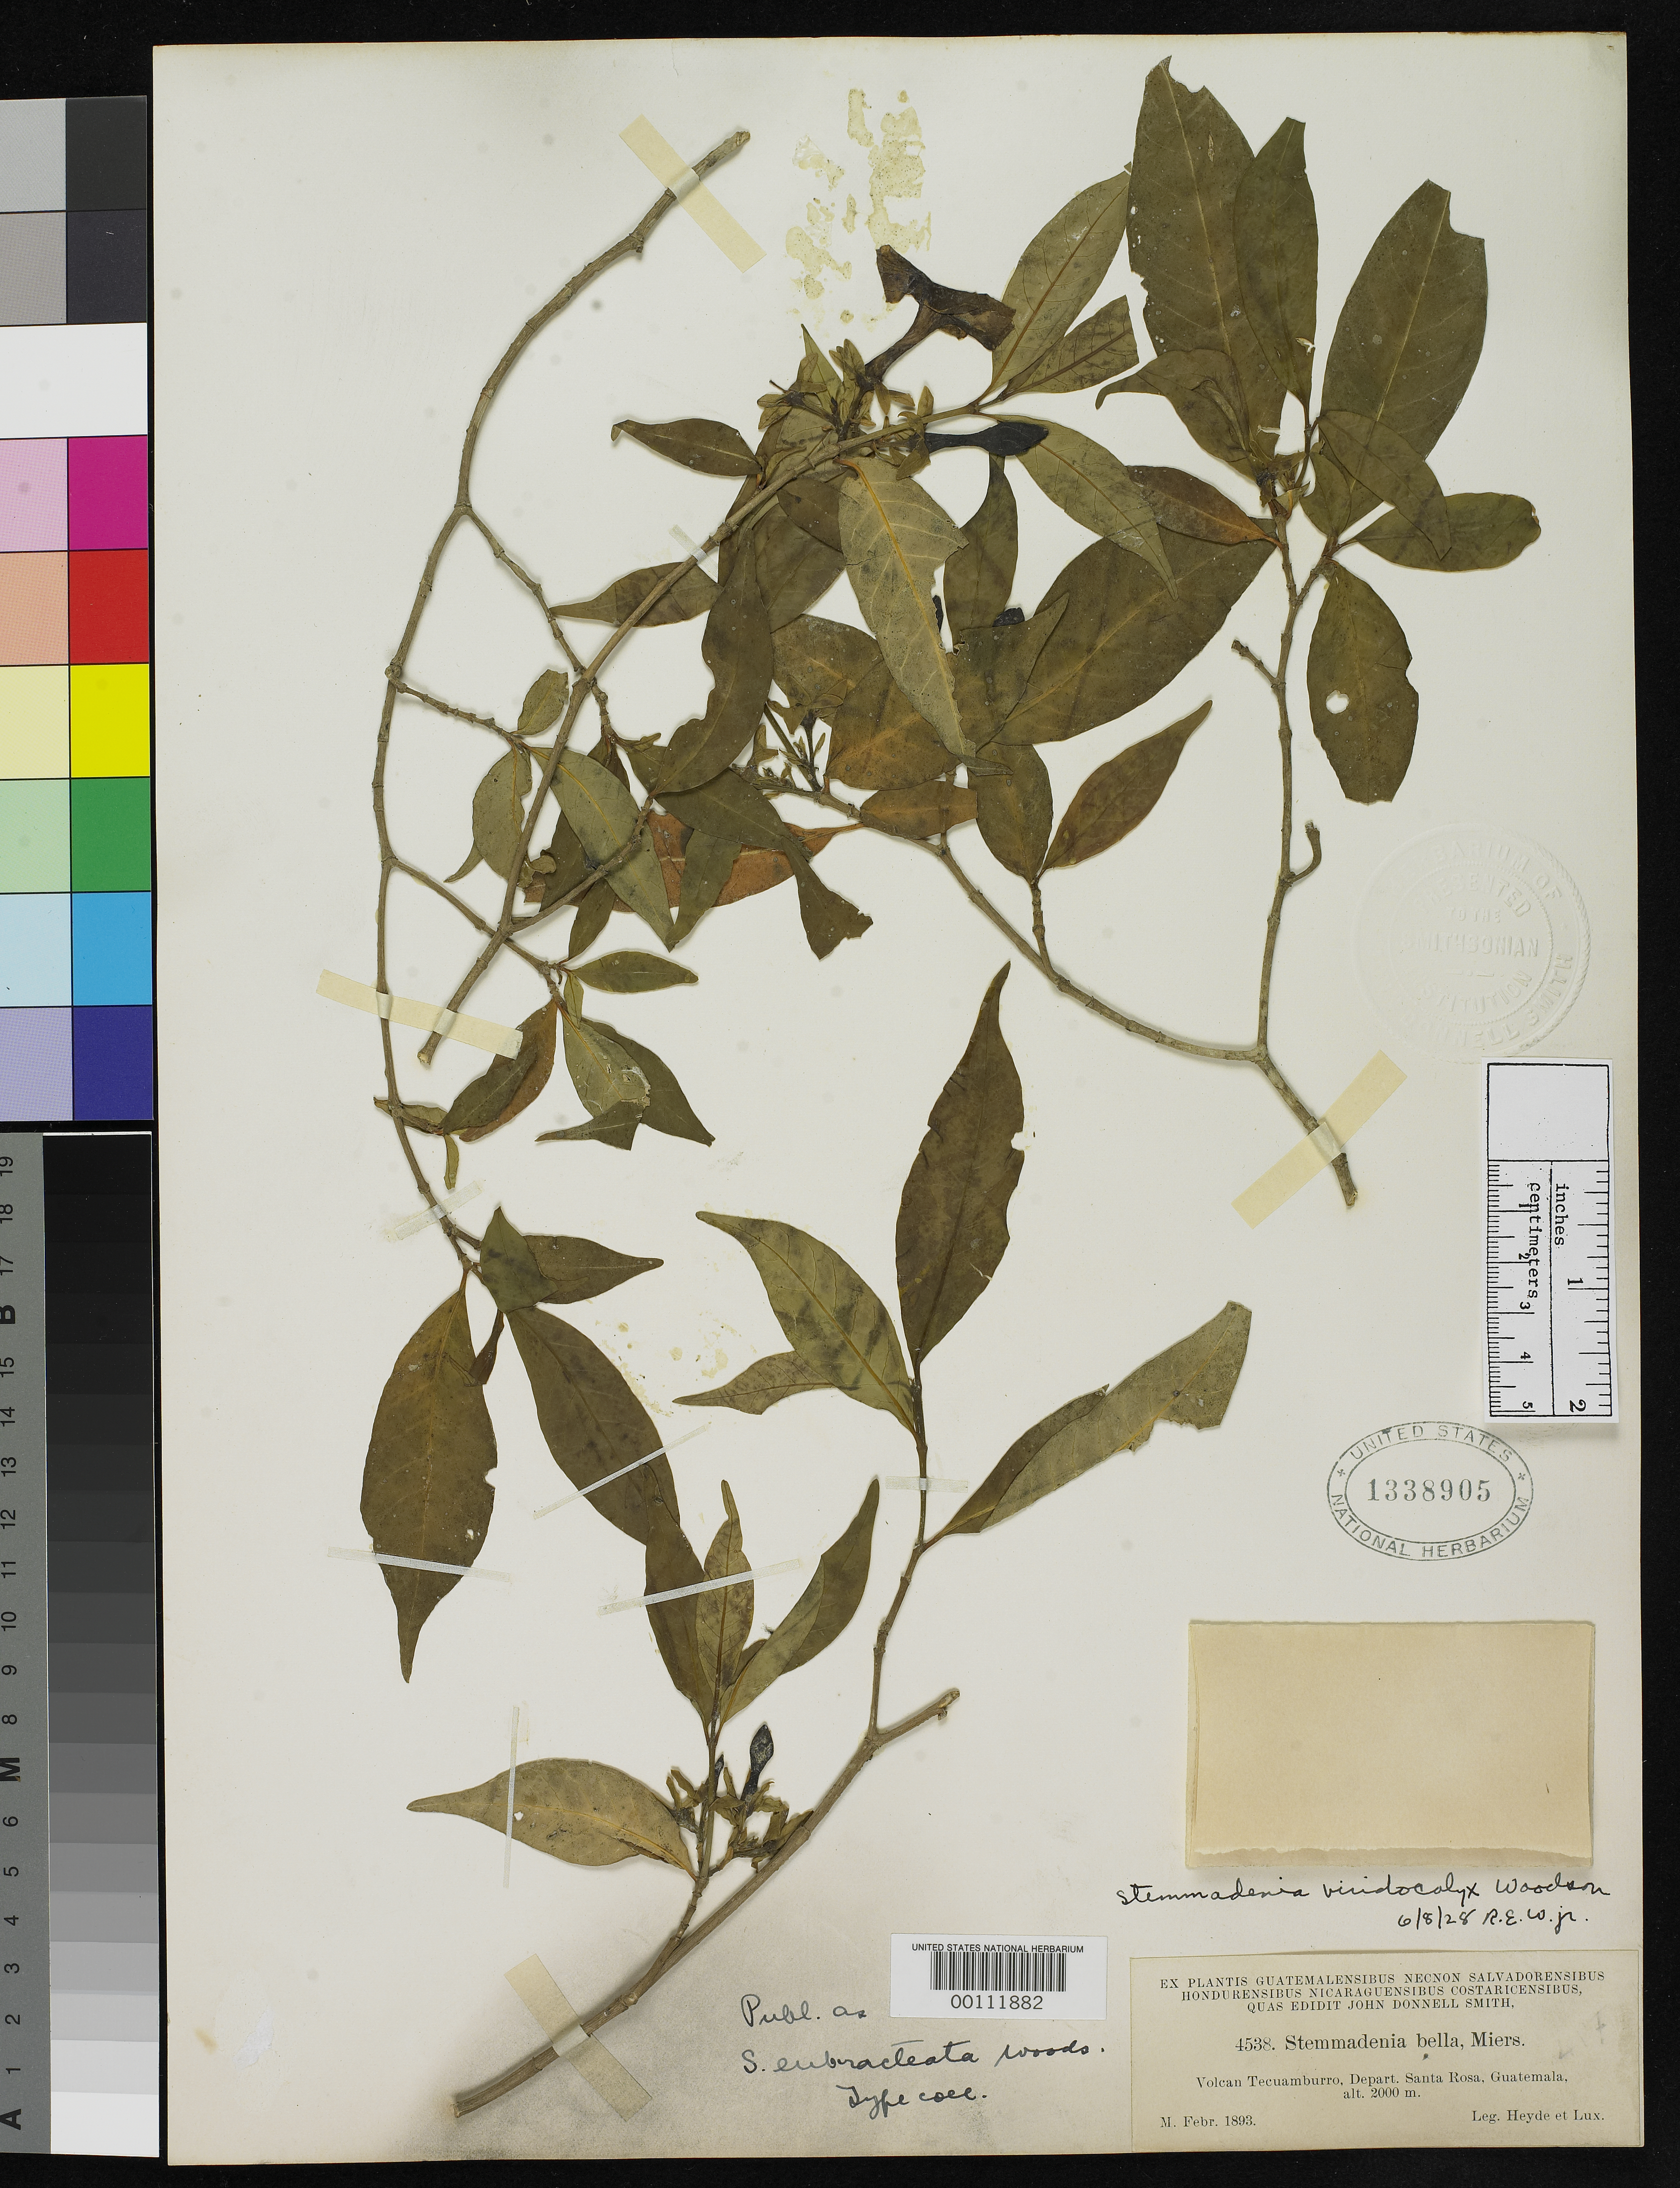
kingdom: Plantae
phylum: Tracheophyta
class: Magnoliopsida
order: Gentianales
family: Apocynaceae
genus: Stemmadenia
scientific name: Stemmadenia eubracteata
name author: Woodson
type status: Isotype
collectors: E. T. Heyde & E. Lux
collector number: J.D.S. 4538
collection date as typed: Feb 1893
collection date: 1893-02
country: Guatemala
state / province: Santa Rosa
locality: Volcan Tecuamburro.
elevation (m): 2000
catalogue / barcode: US 1338905